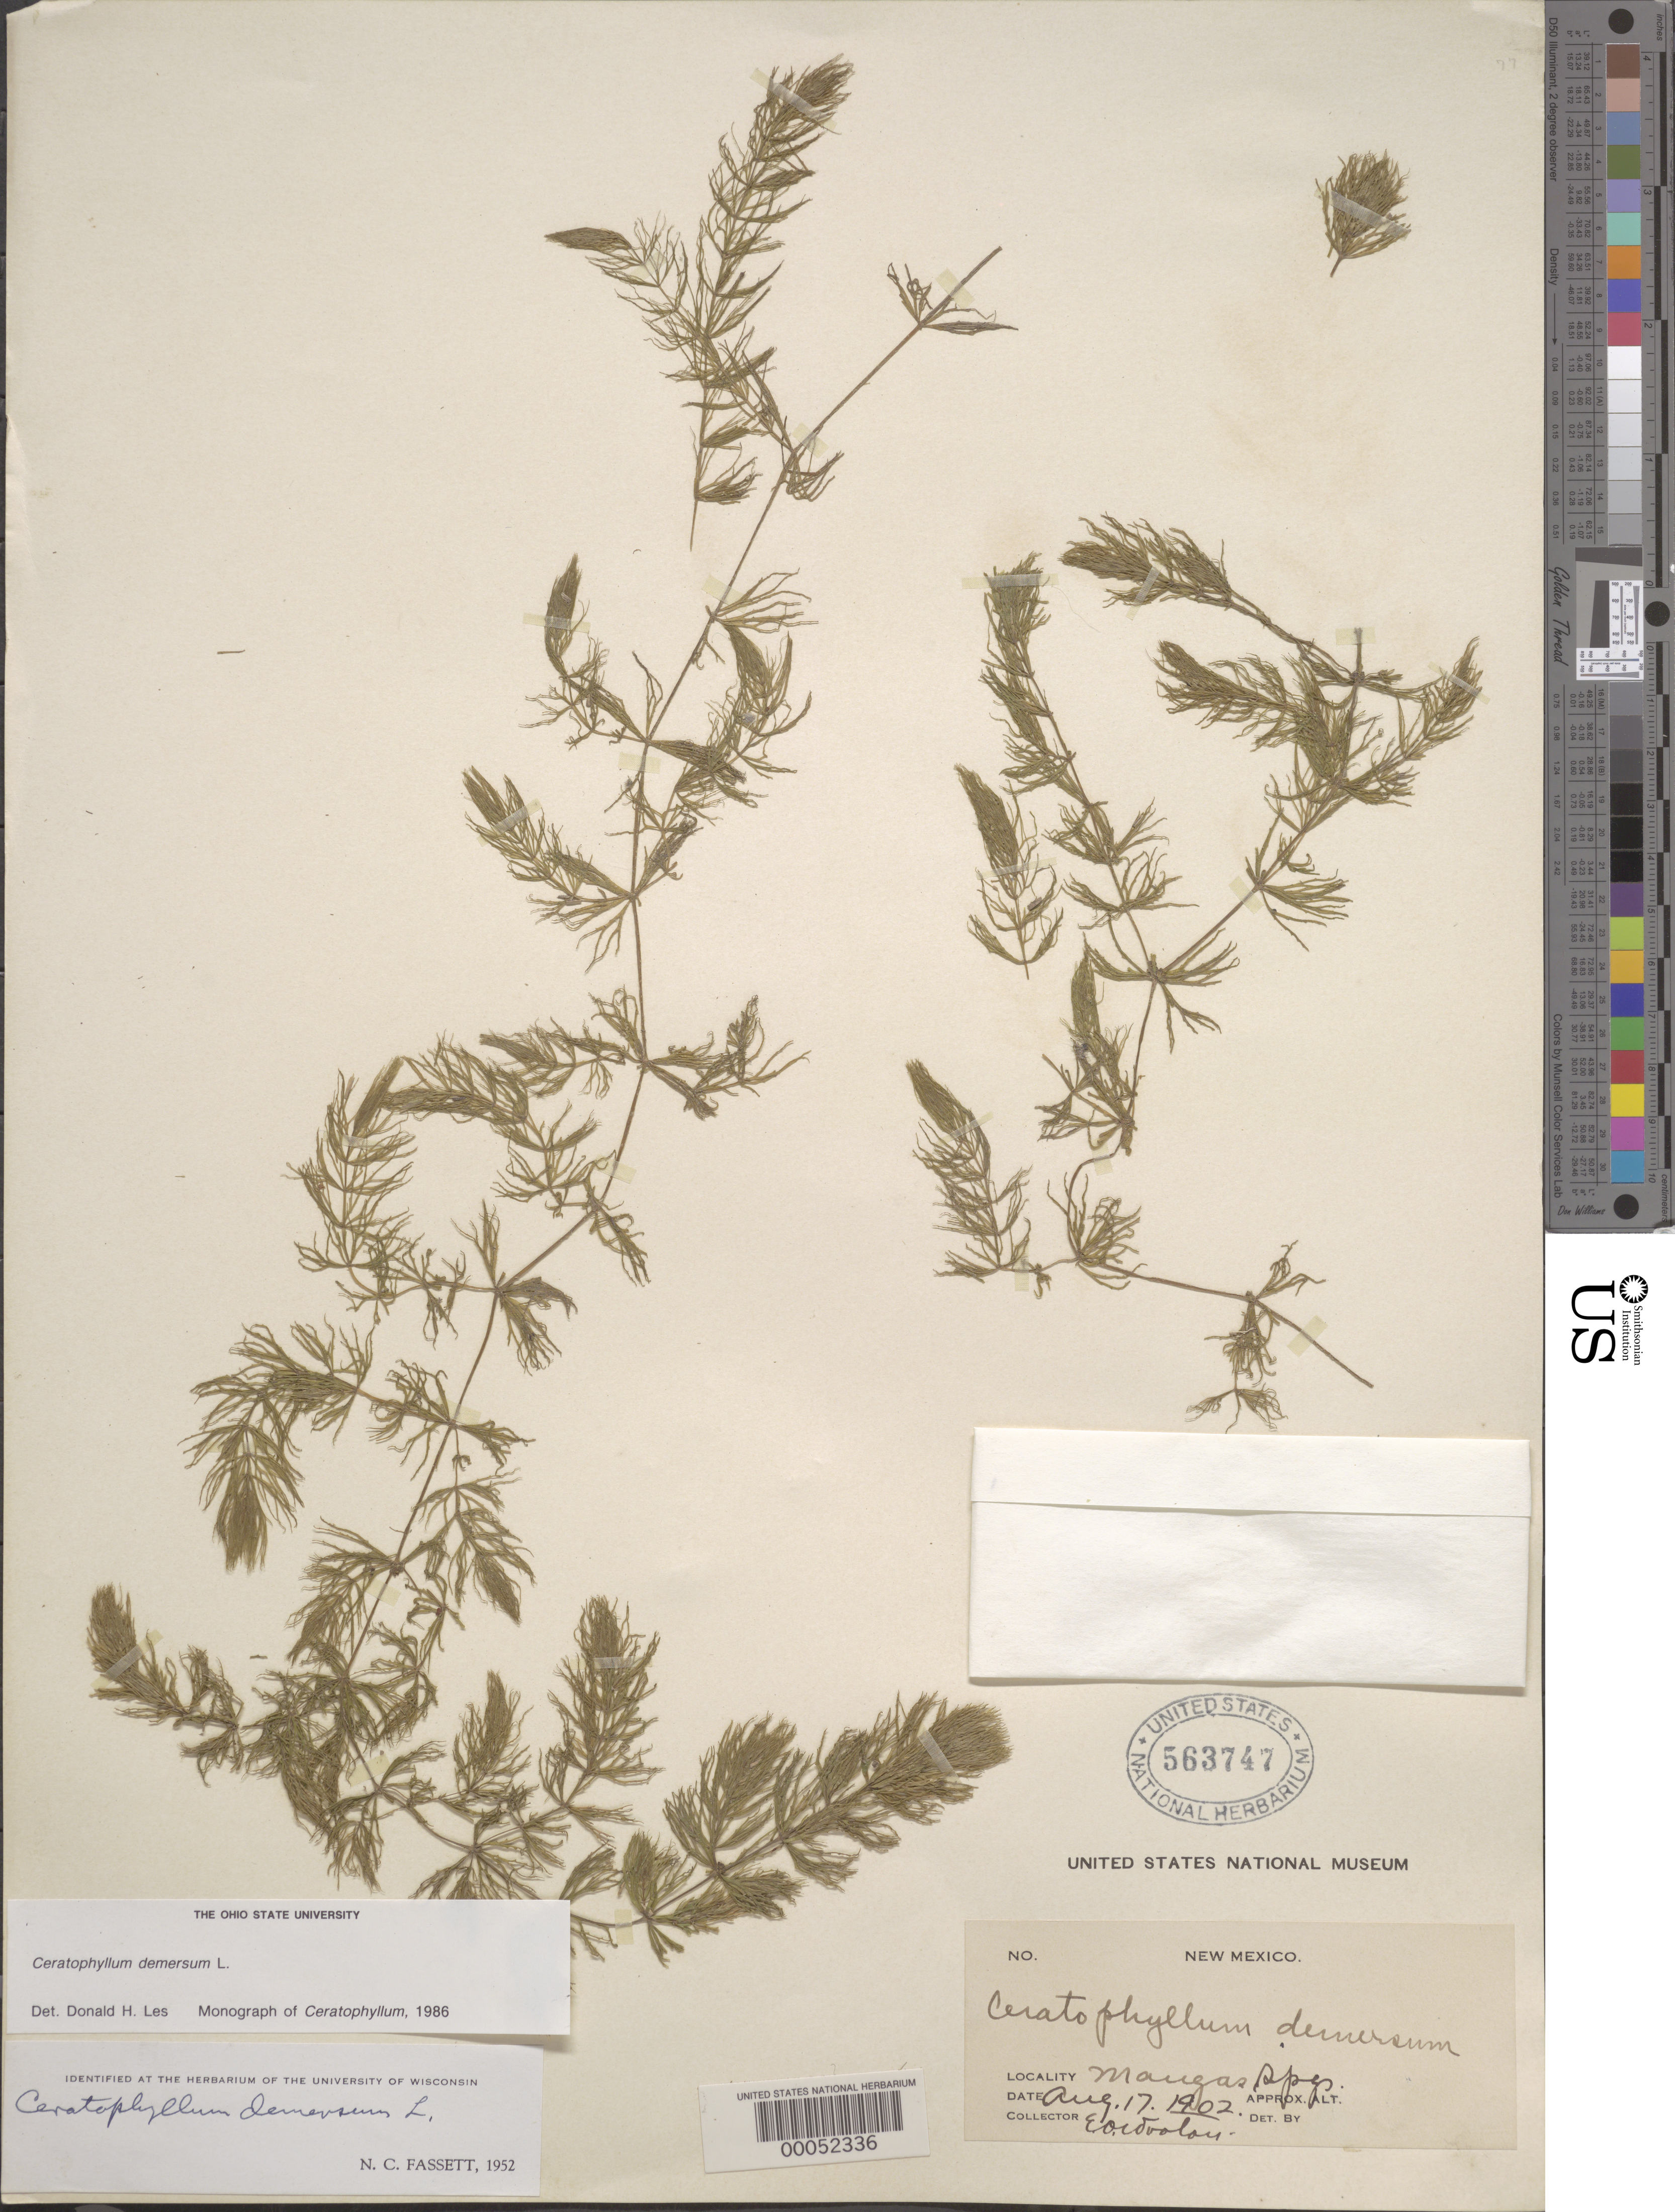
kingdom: Plantae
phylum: Tracheophyta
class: Magnoliopsida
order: Ceratophyllales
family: Ceratophyllaceae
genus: Ceratophyllum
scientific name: Ceratophyllum demersum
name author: L.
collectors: -. Eardoolan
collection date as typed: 17 Aug 1902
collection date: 1902-08-17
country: United States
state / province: New Mexico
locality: Mangas springs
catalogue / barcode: US 563747